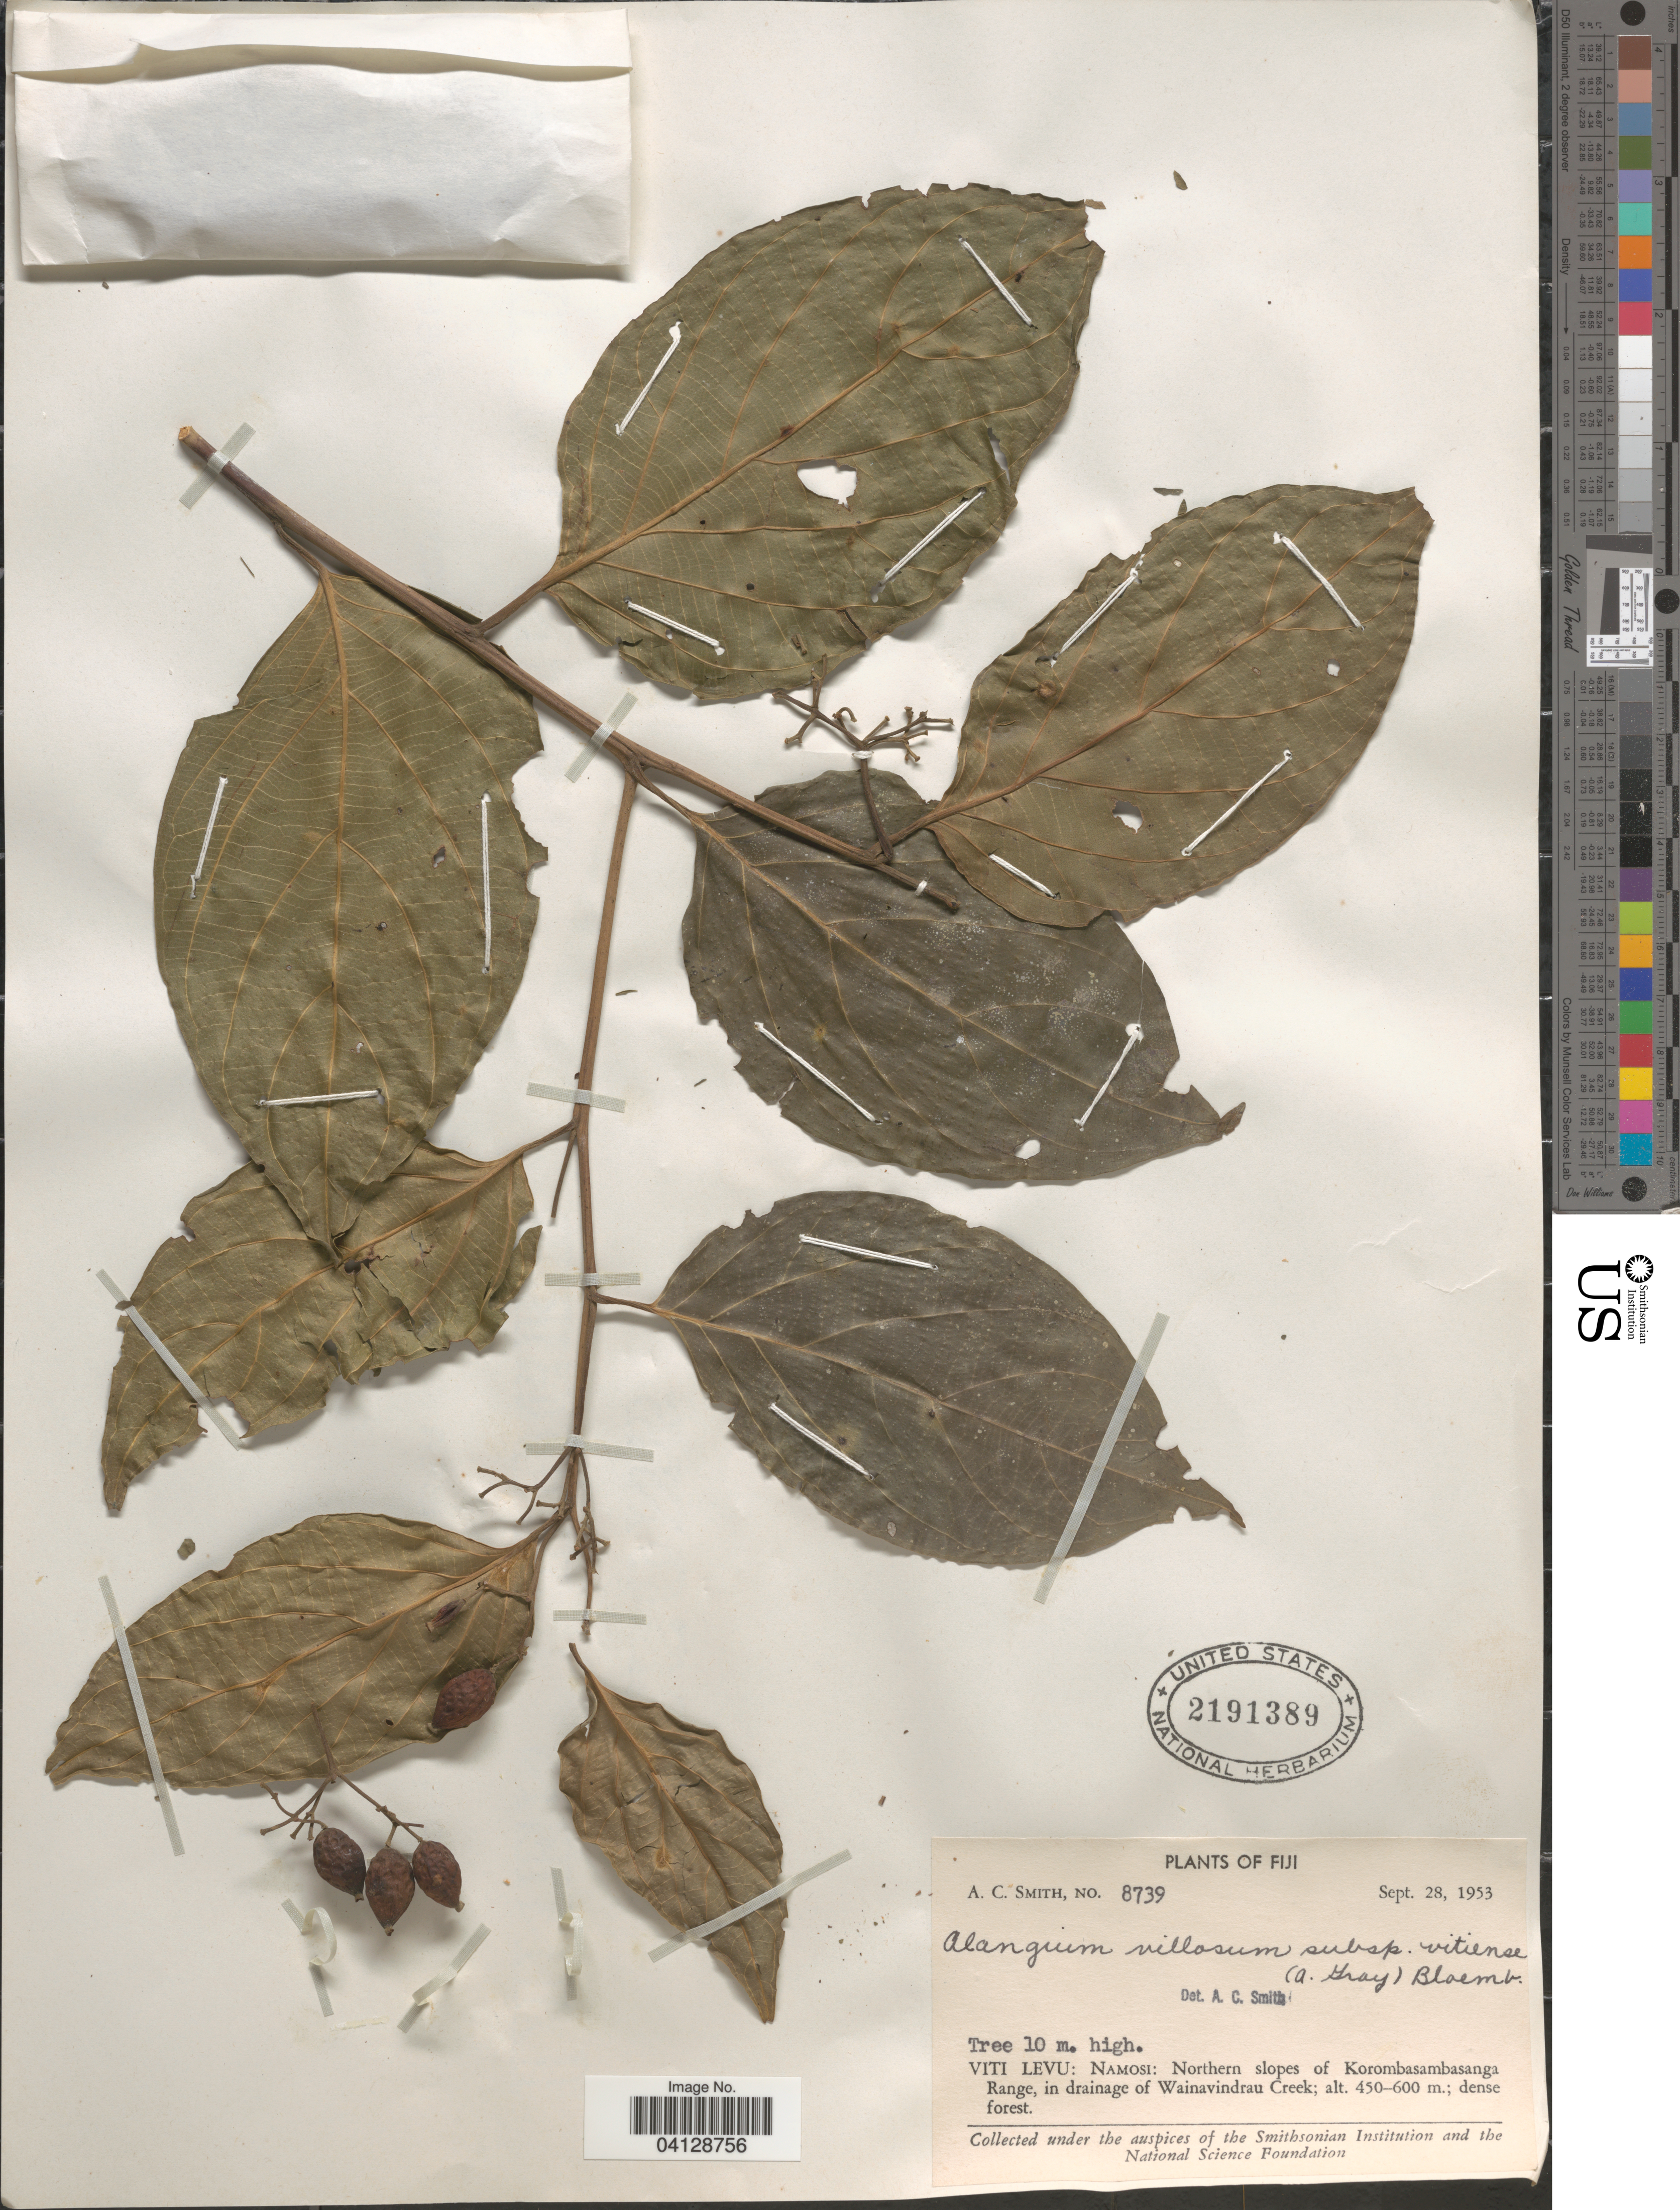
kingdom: Plantae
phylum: Tracheophyta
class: Magnoliopsida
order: Cornales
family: Cornaceae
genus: Alangium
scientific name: Alangium villosum subsp. vitiense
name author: (A. Gray) Bloemb.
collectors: A. C. Smith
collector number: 8739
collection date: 1953-09-28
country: Fiji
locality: Viti Levu: Namosi: Northern slopes of Korombasambasanga Range, in drainage of Wainavindrau Creek.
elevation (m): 450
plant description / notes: Fruit temporarily sampled for micro-CT scanning.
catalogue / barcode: US 2191389